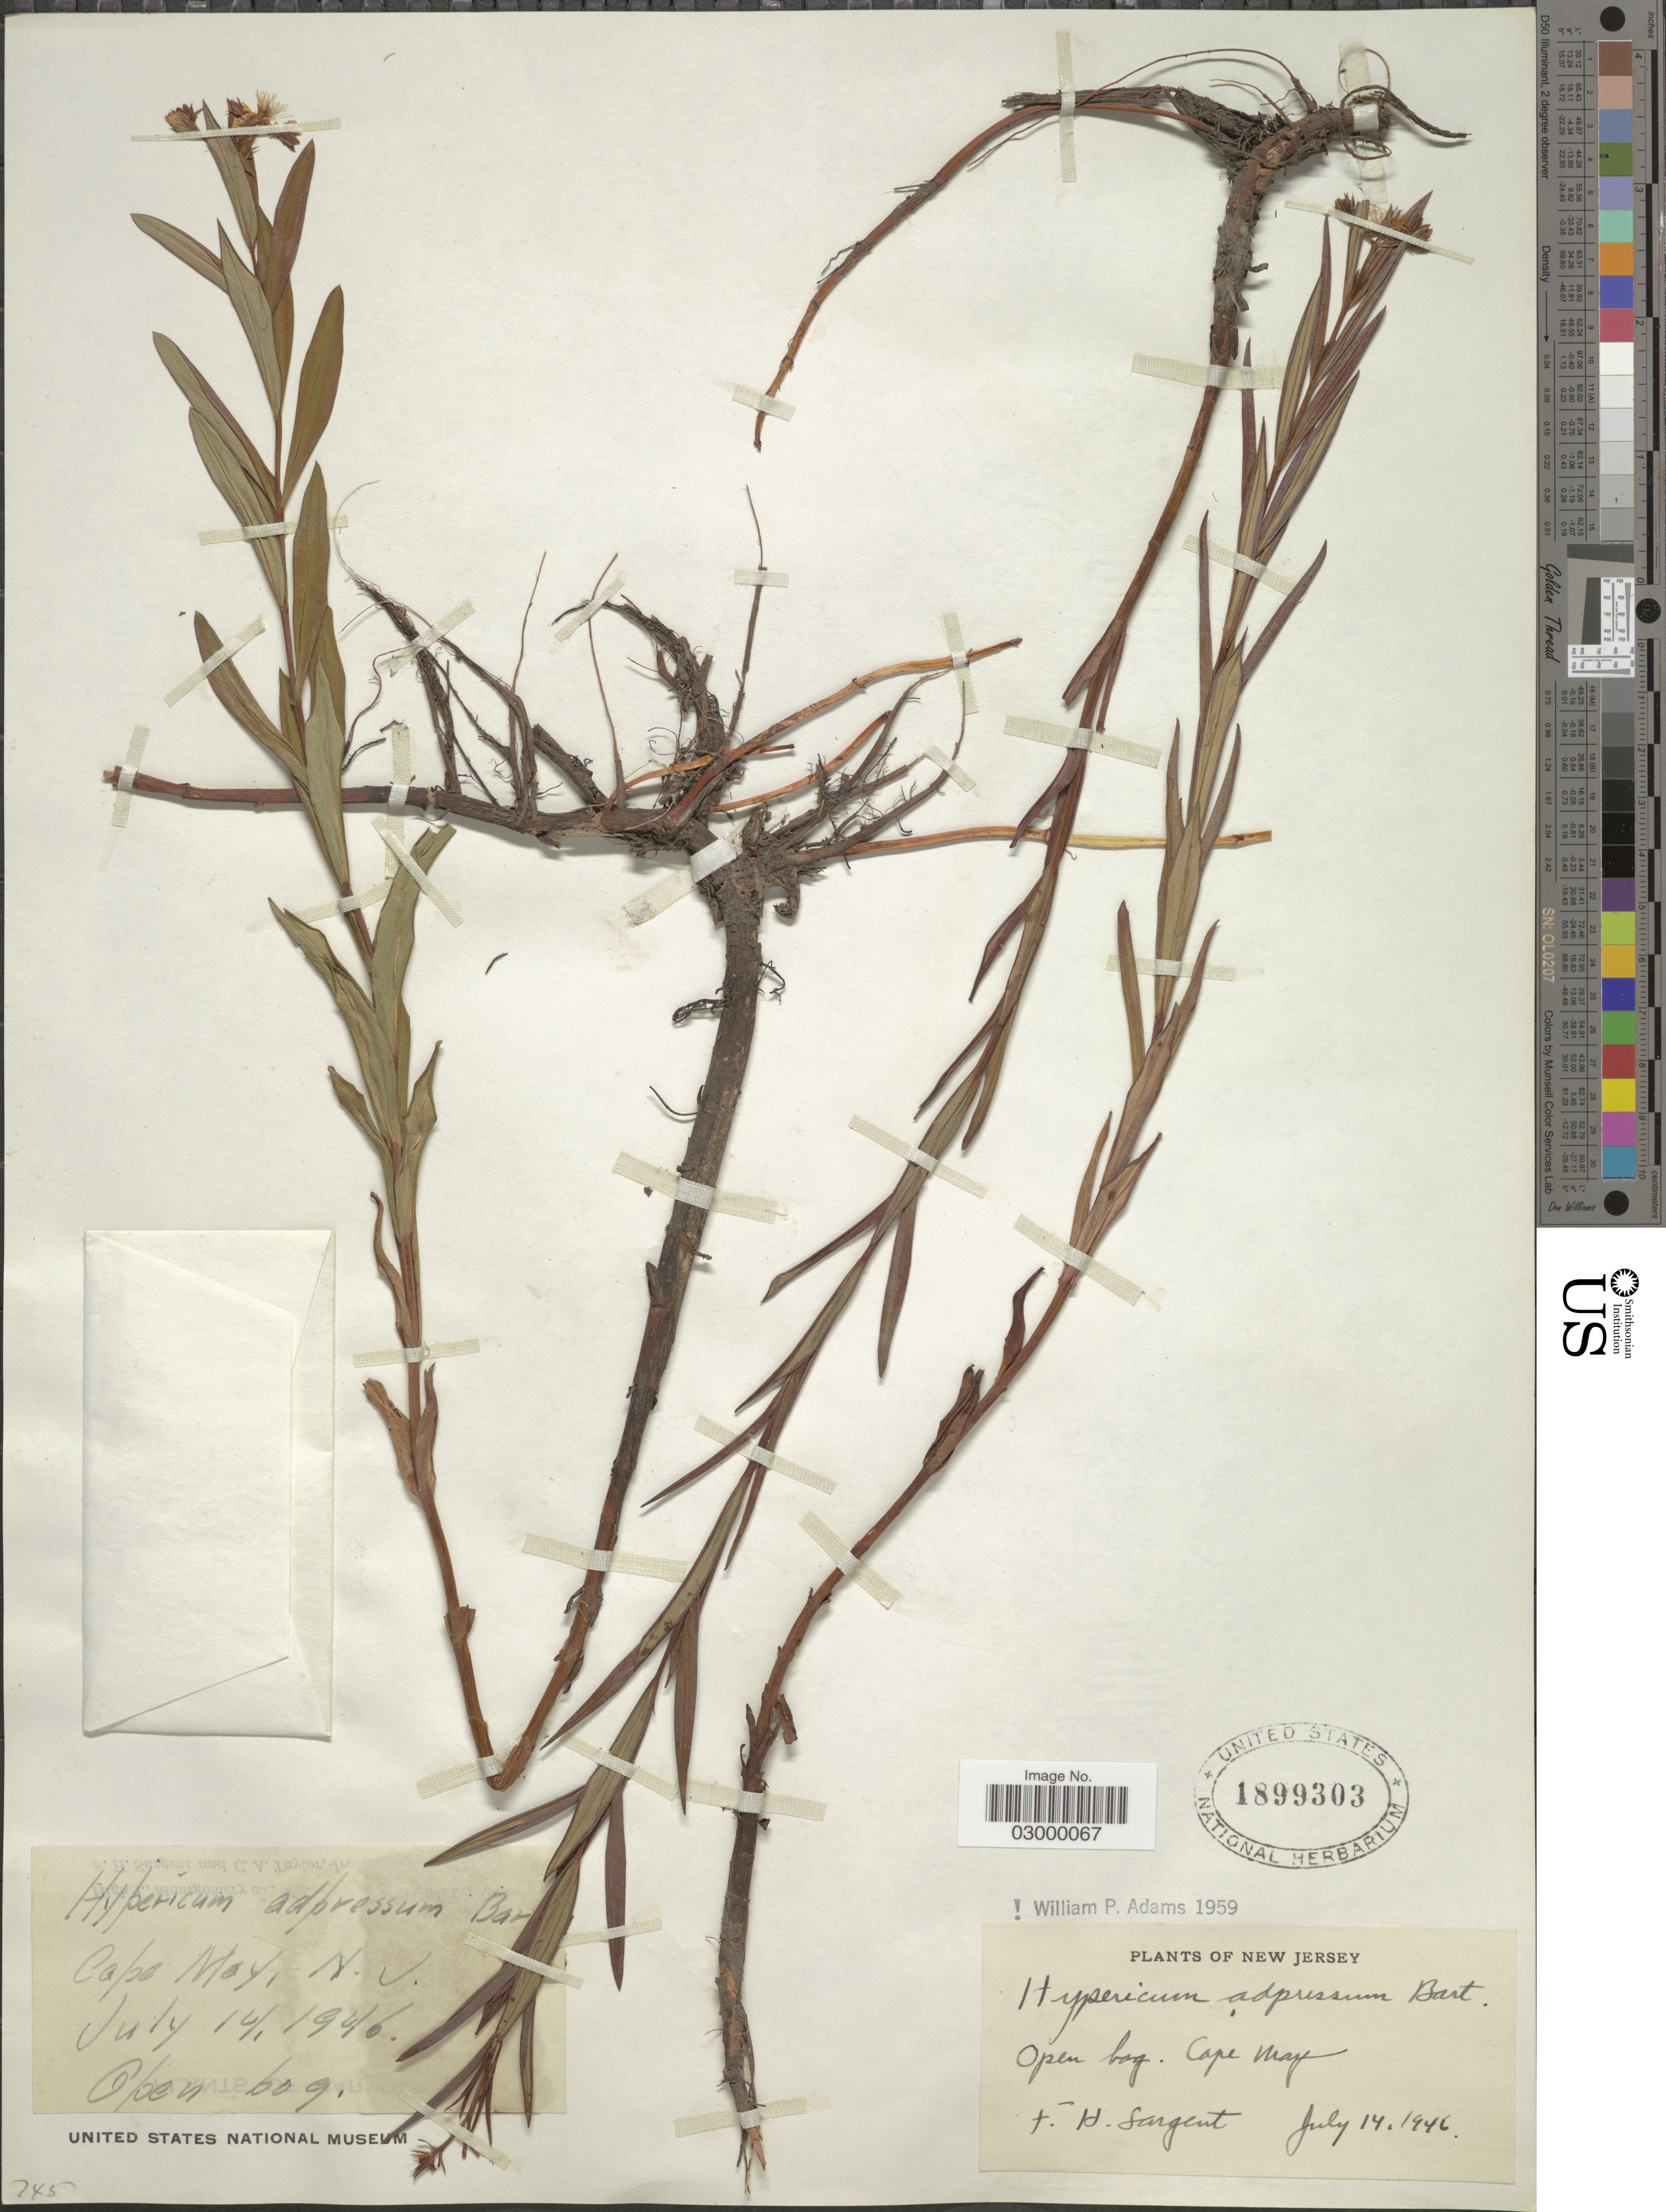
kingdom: Plantae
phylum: Tracheophyta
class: Magnoliopsida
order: Malpighiales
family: Hypericaceae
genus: Hypericum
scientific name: Hypericum adpressum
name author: W.P.C. Barton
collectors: F. H. Sargent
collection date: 1946-07-14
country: United States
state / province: Nevada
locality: Cape May.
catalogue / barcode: US 1899303